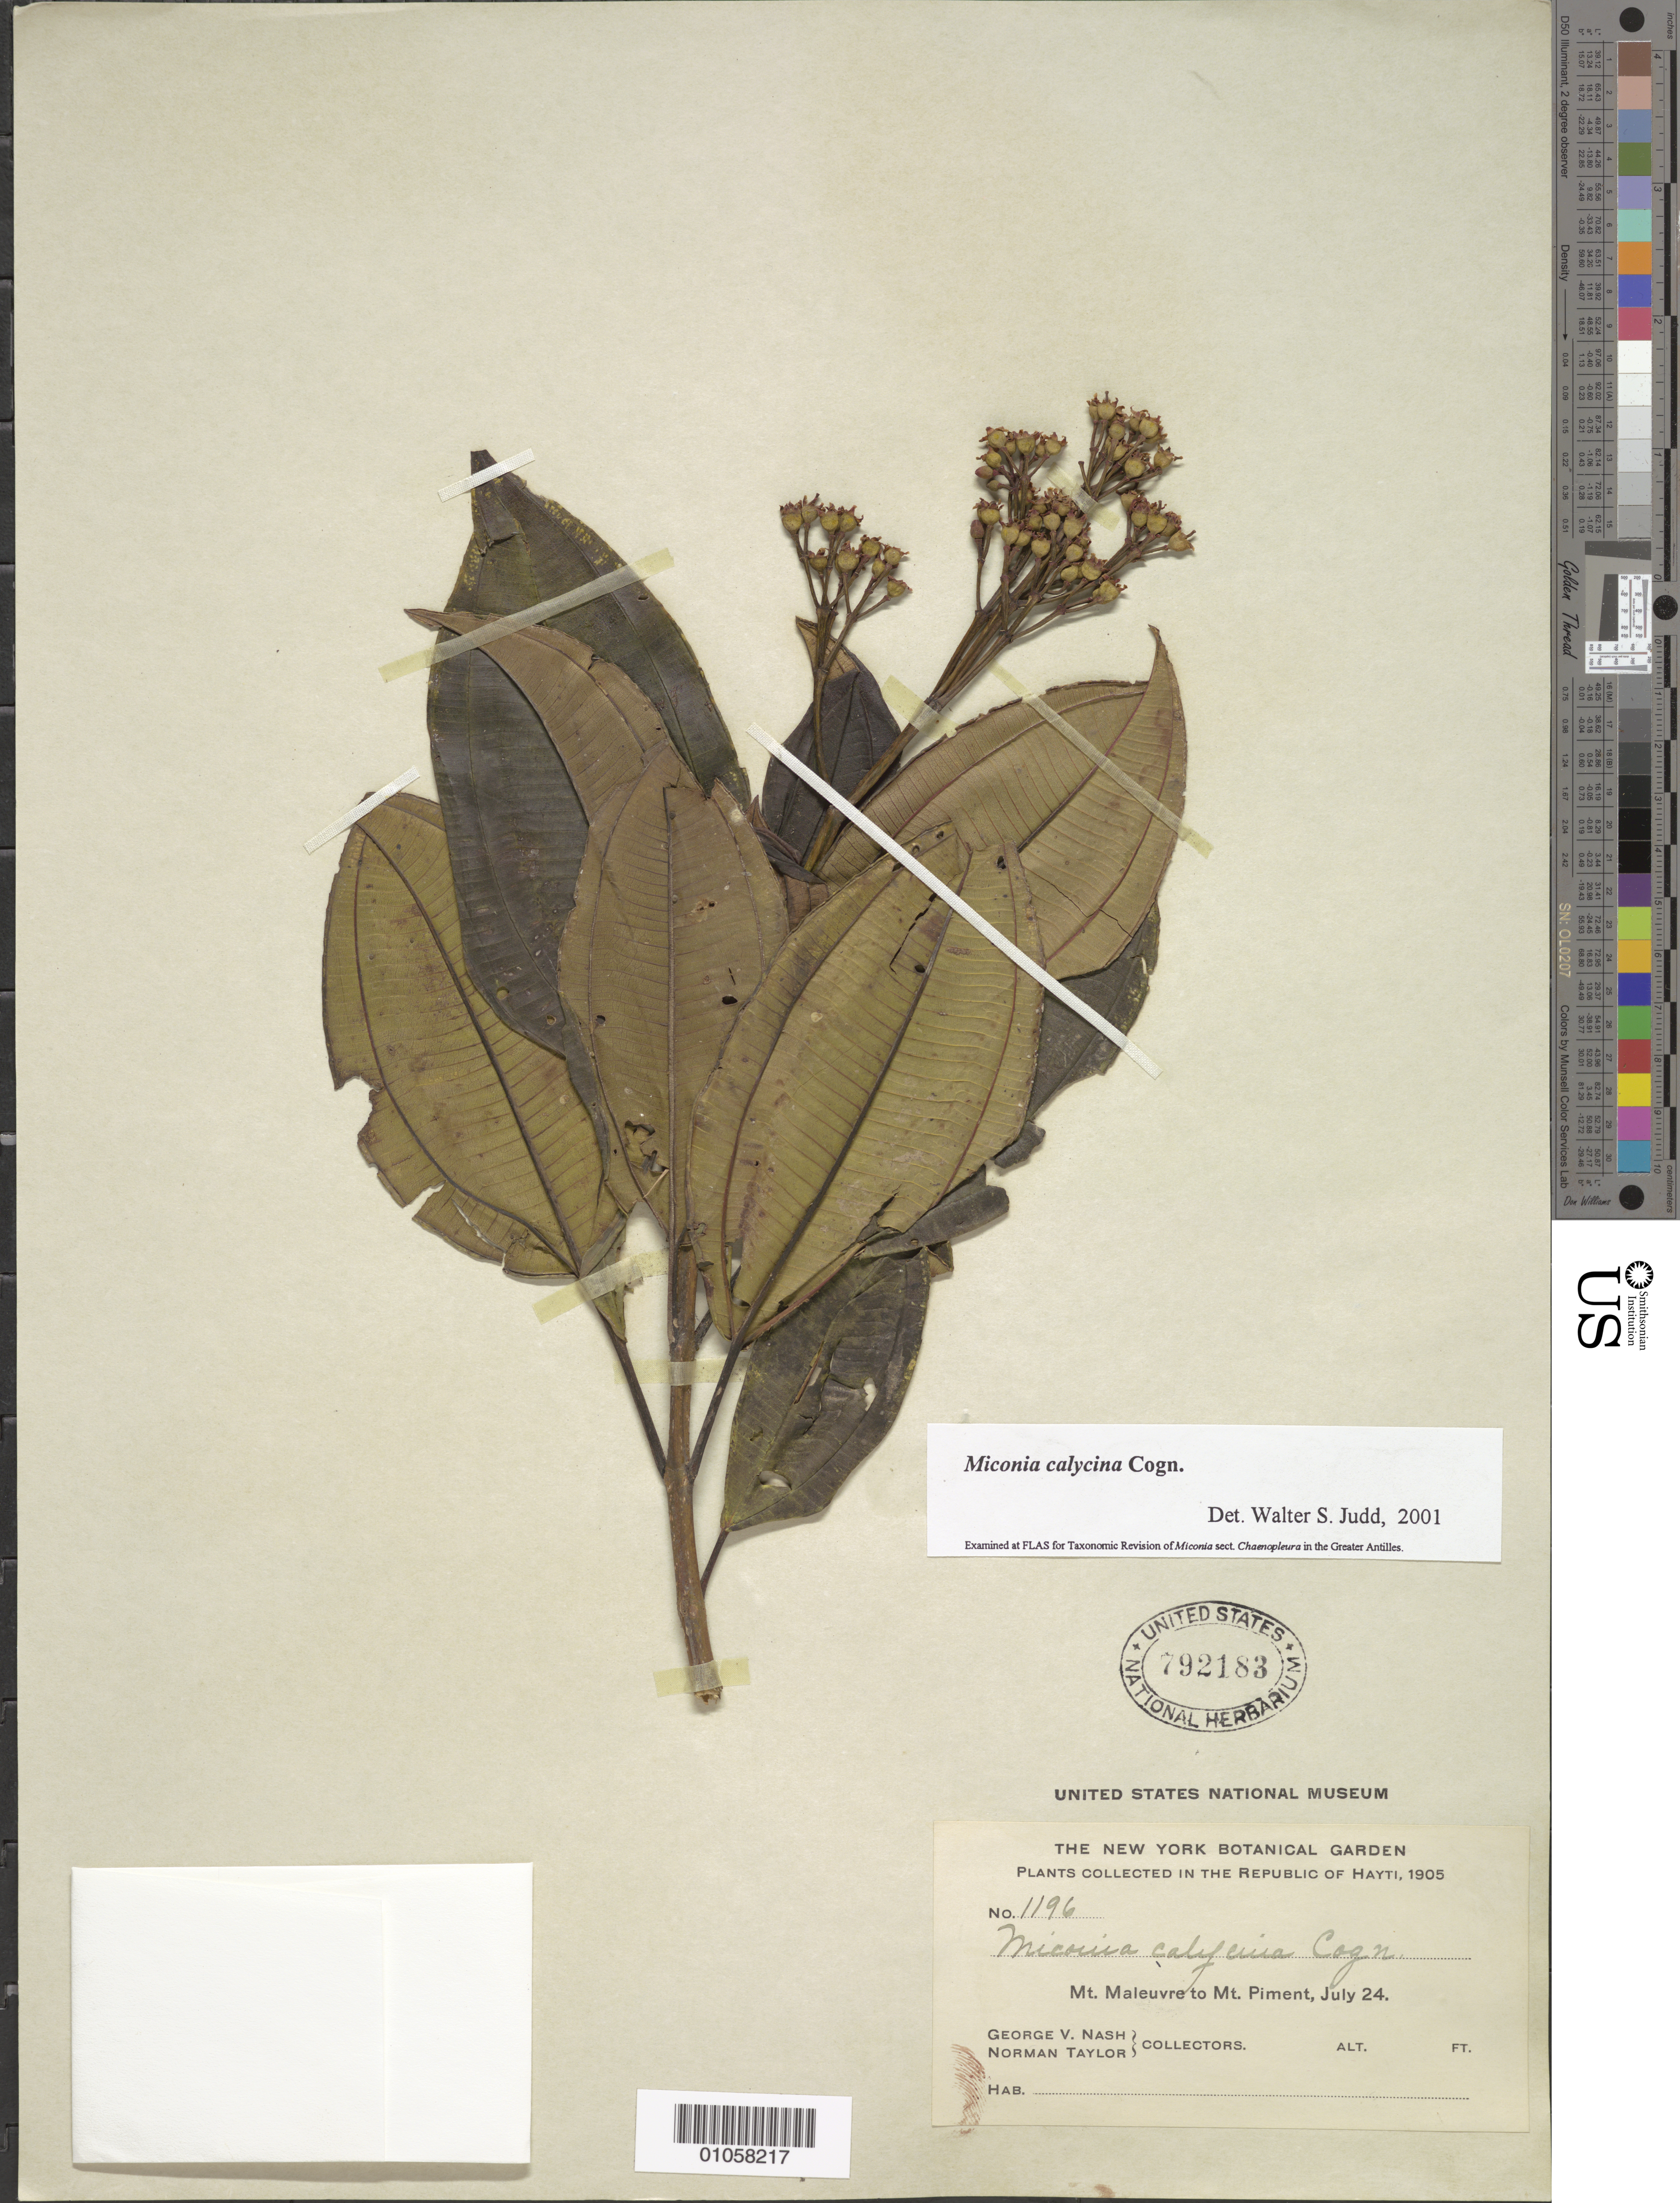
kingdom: Plantae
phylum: Tracheophyta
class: Magnoliopsida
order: Myrtales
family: Melastomataceae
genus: Miconia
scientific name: Miconia calycinia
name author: Cogn.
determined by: Judd, Walter S.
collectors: G. V. Nash & N. Taylor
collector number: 1196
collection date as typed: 24 Jul 1905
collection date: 1905-07-24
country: Haiti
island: Hispaniola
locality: Mt. Maleuvre to Mt. Piment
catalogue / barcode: US 792183